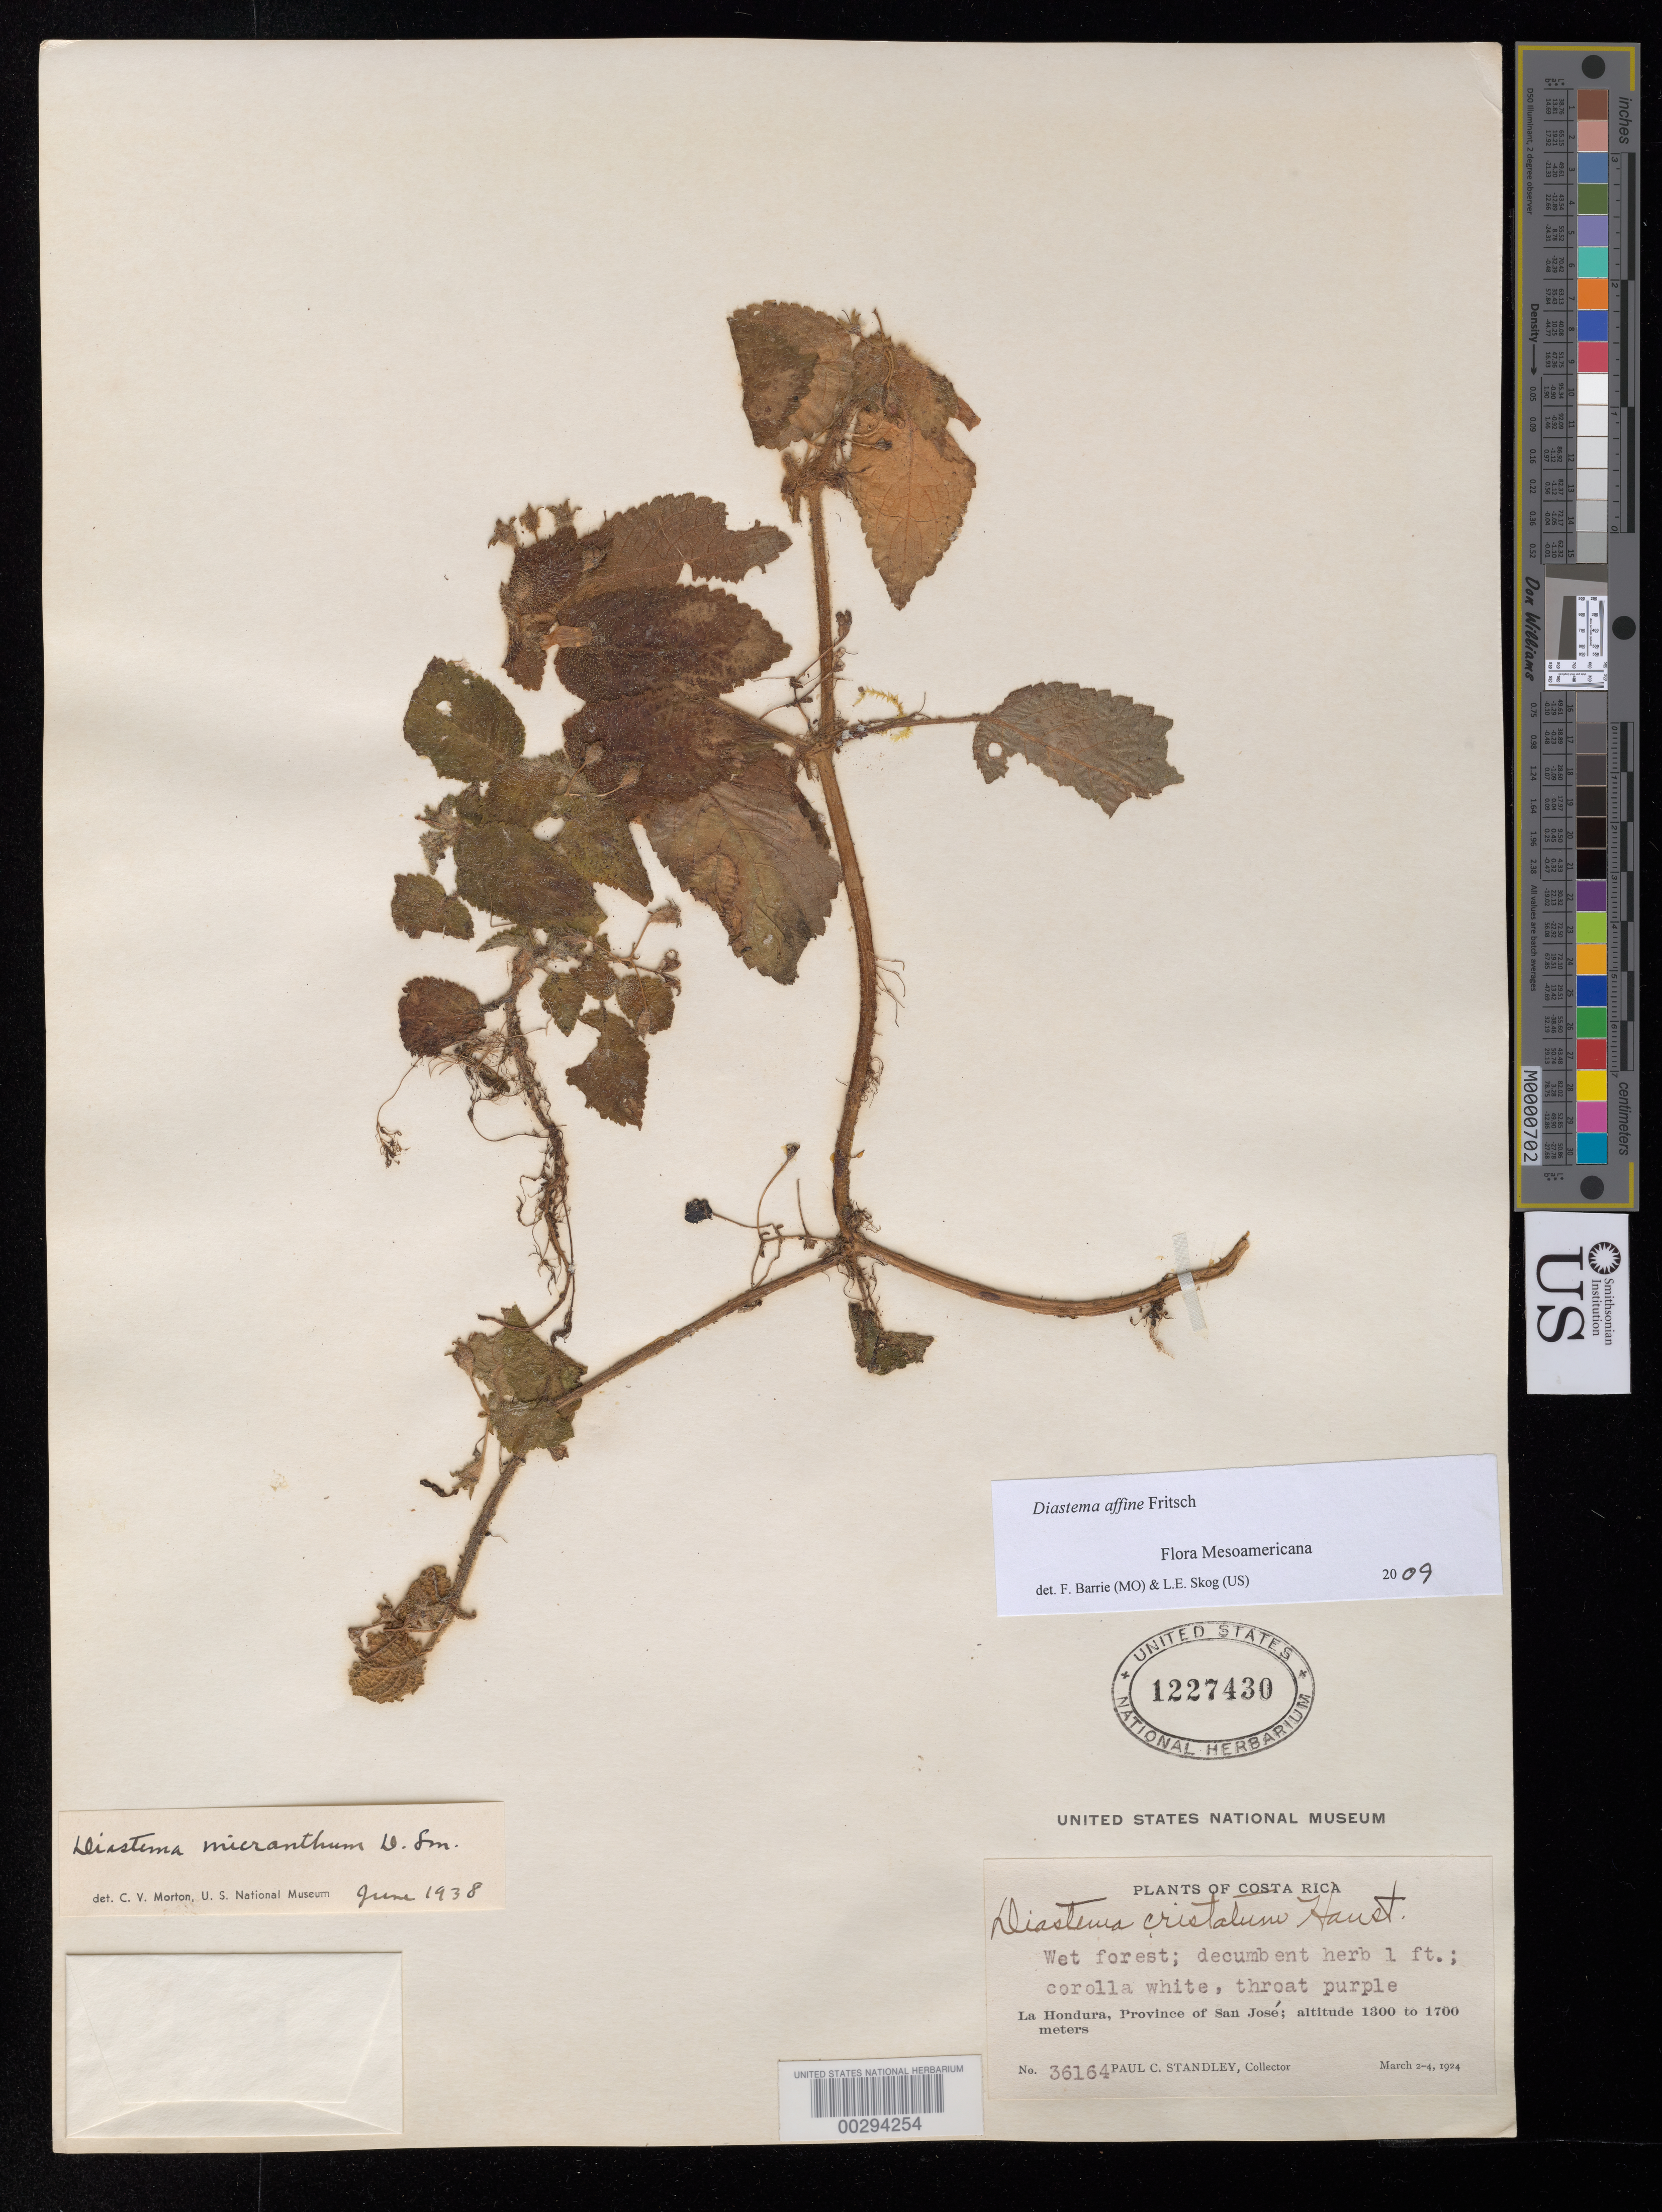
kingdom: Plantae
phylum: Tracheophyta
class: Magnoliopsida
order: Lamiales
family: Gesneriaceae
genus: Diastema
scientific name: Diastema affine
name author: Fritsch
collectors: P. C. Standley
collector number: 36164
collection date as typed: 2-4 Mar 1924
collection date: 1924-03-02/1924-03-04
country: Costa Rica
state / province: San José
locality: La Hondura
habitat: Wet forest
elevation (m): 1300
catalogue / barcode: US 1227430